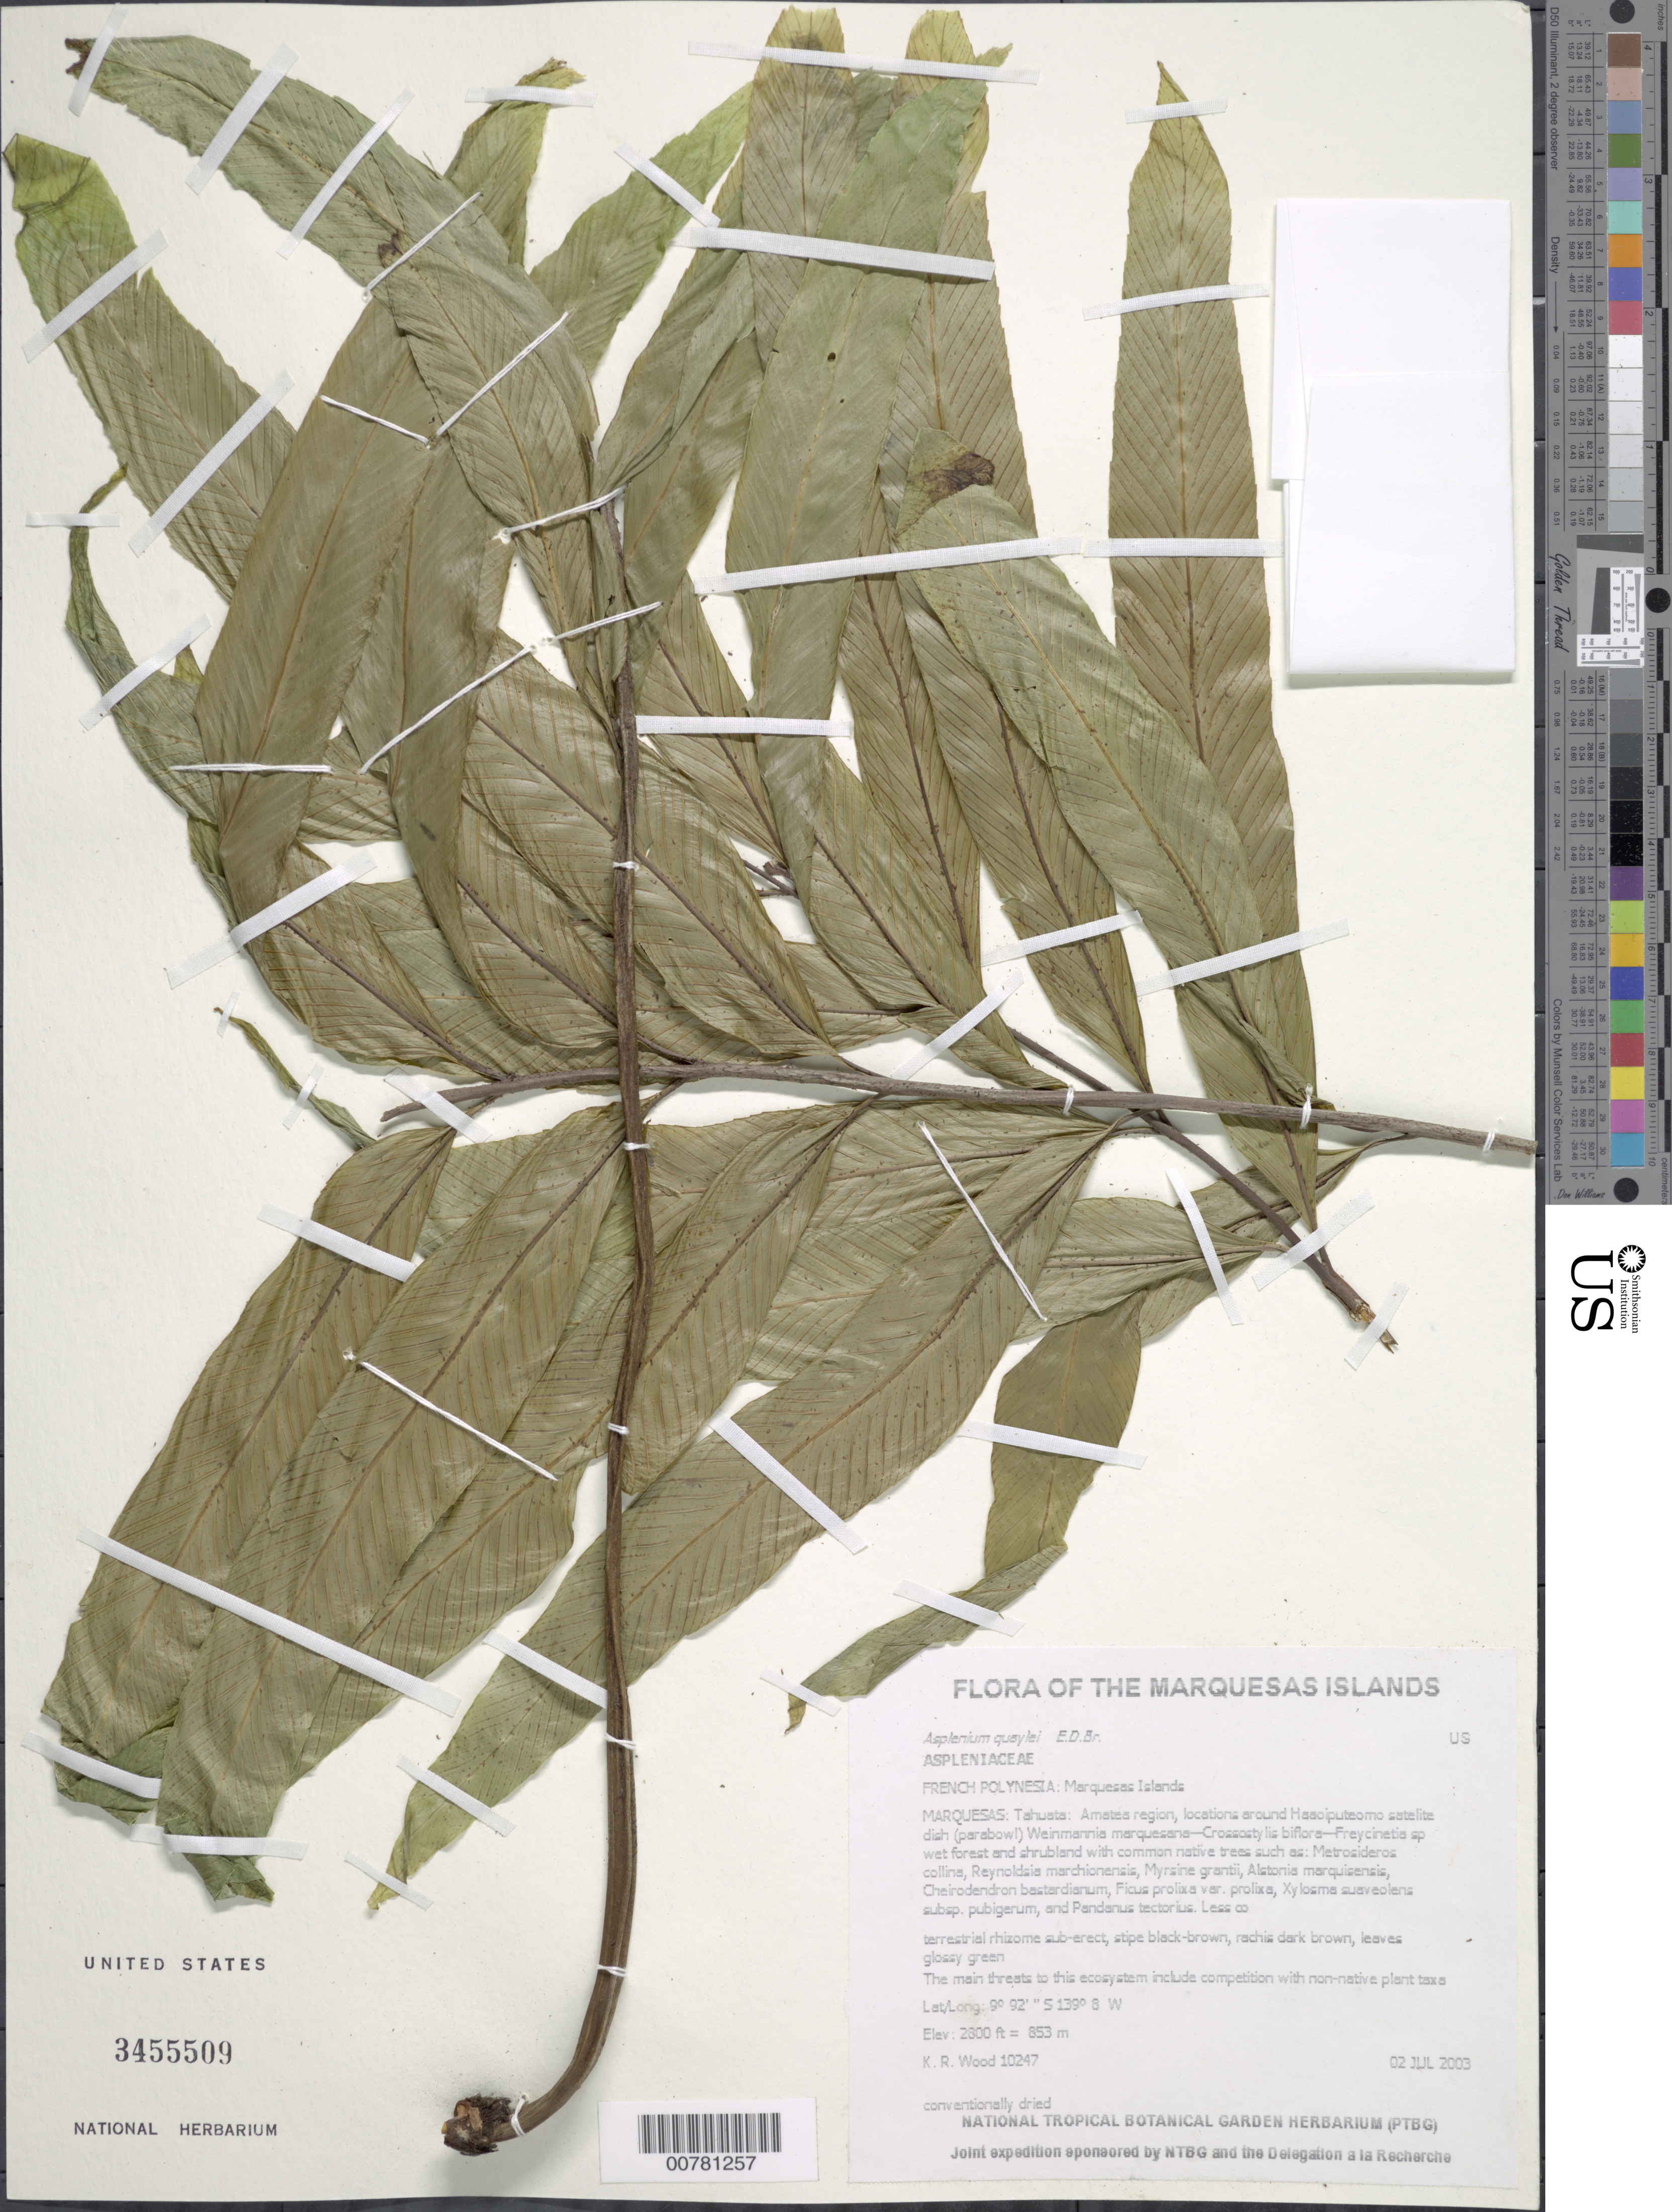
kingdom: Plantae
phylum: Tracheophyta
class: Polypodiopsida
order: Polypodiales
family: Aspleniaceae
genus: Asplenium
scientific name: Asplenium quaylei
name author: E.D. Br.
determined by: Lorence, David H., (PTBG), National Tropical Botanical Garden (UNITED STATES)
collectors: K. R. Wood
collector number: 10247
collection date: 2003-07-02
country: French Polynesia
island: Tahuata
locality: Amatea region, locations around Haaoiputeomo satelite dish (parabowl)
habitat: Weinmannia marquesana - Crossostylis biflora - Freycinetia sp wet forest and shrubland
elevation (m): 853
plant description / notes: Competition with non-native plant taxa such as Ageratum conyzoides, Elephantopus mollis, Psidium guajava, Spathoglottis plicata, Zingiber zerumbet, Paspalum conjugatum, Paspalum paniculatum, Rhynchelytrum repens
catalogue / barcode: US 3455509